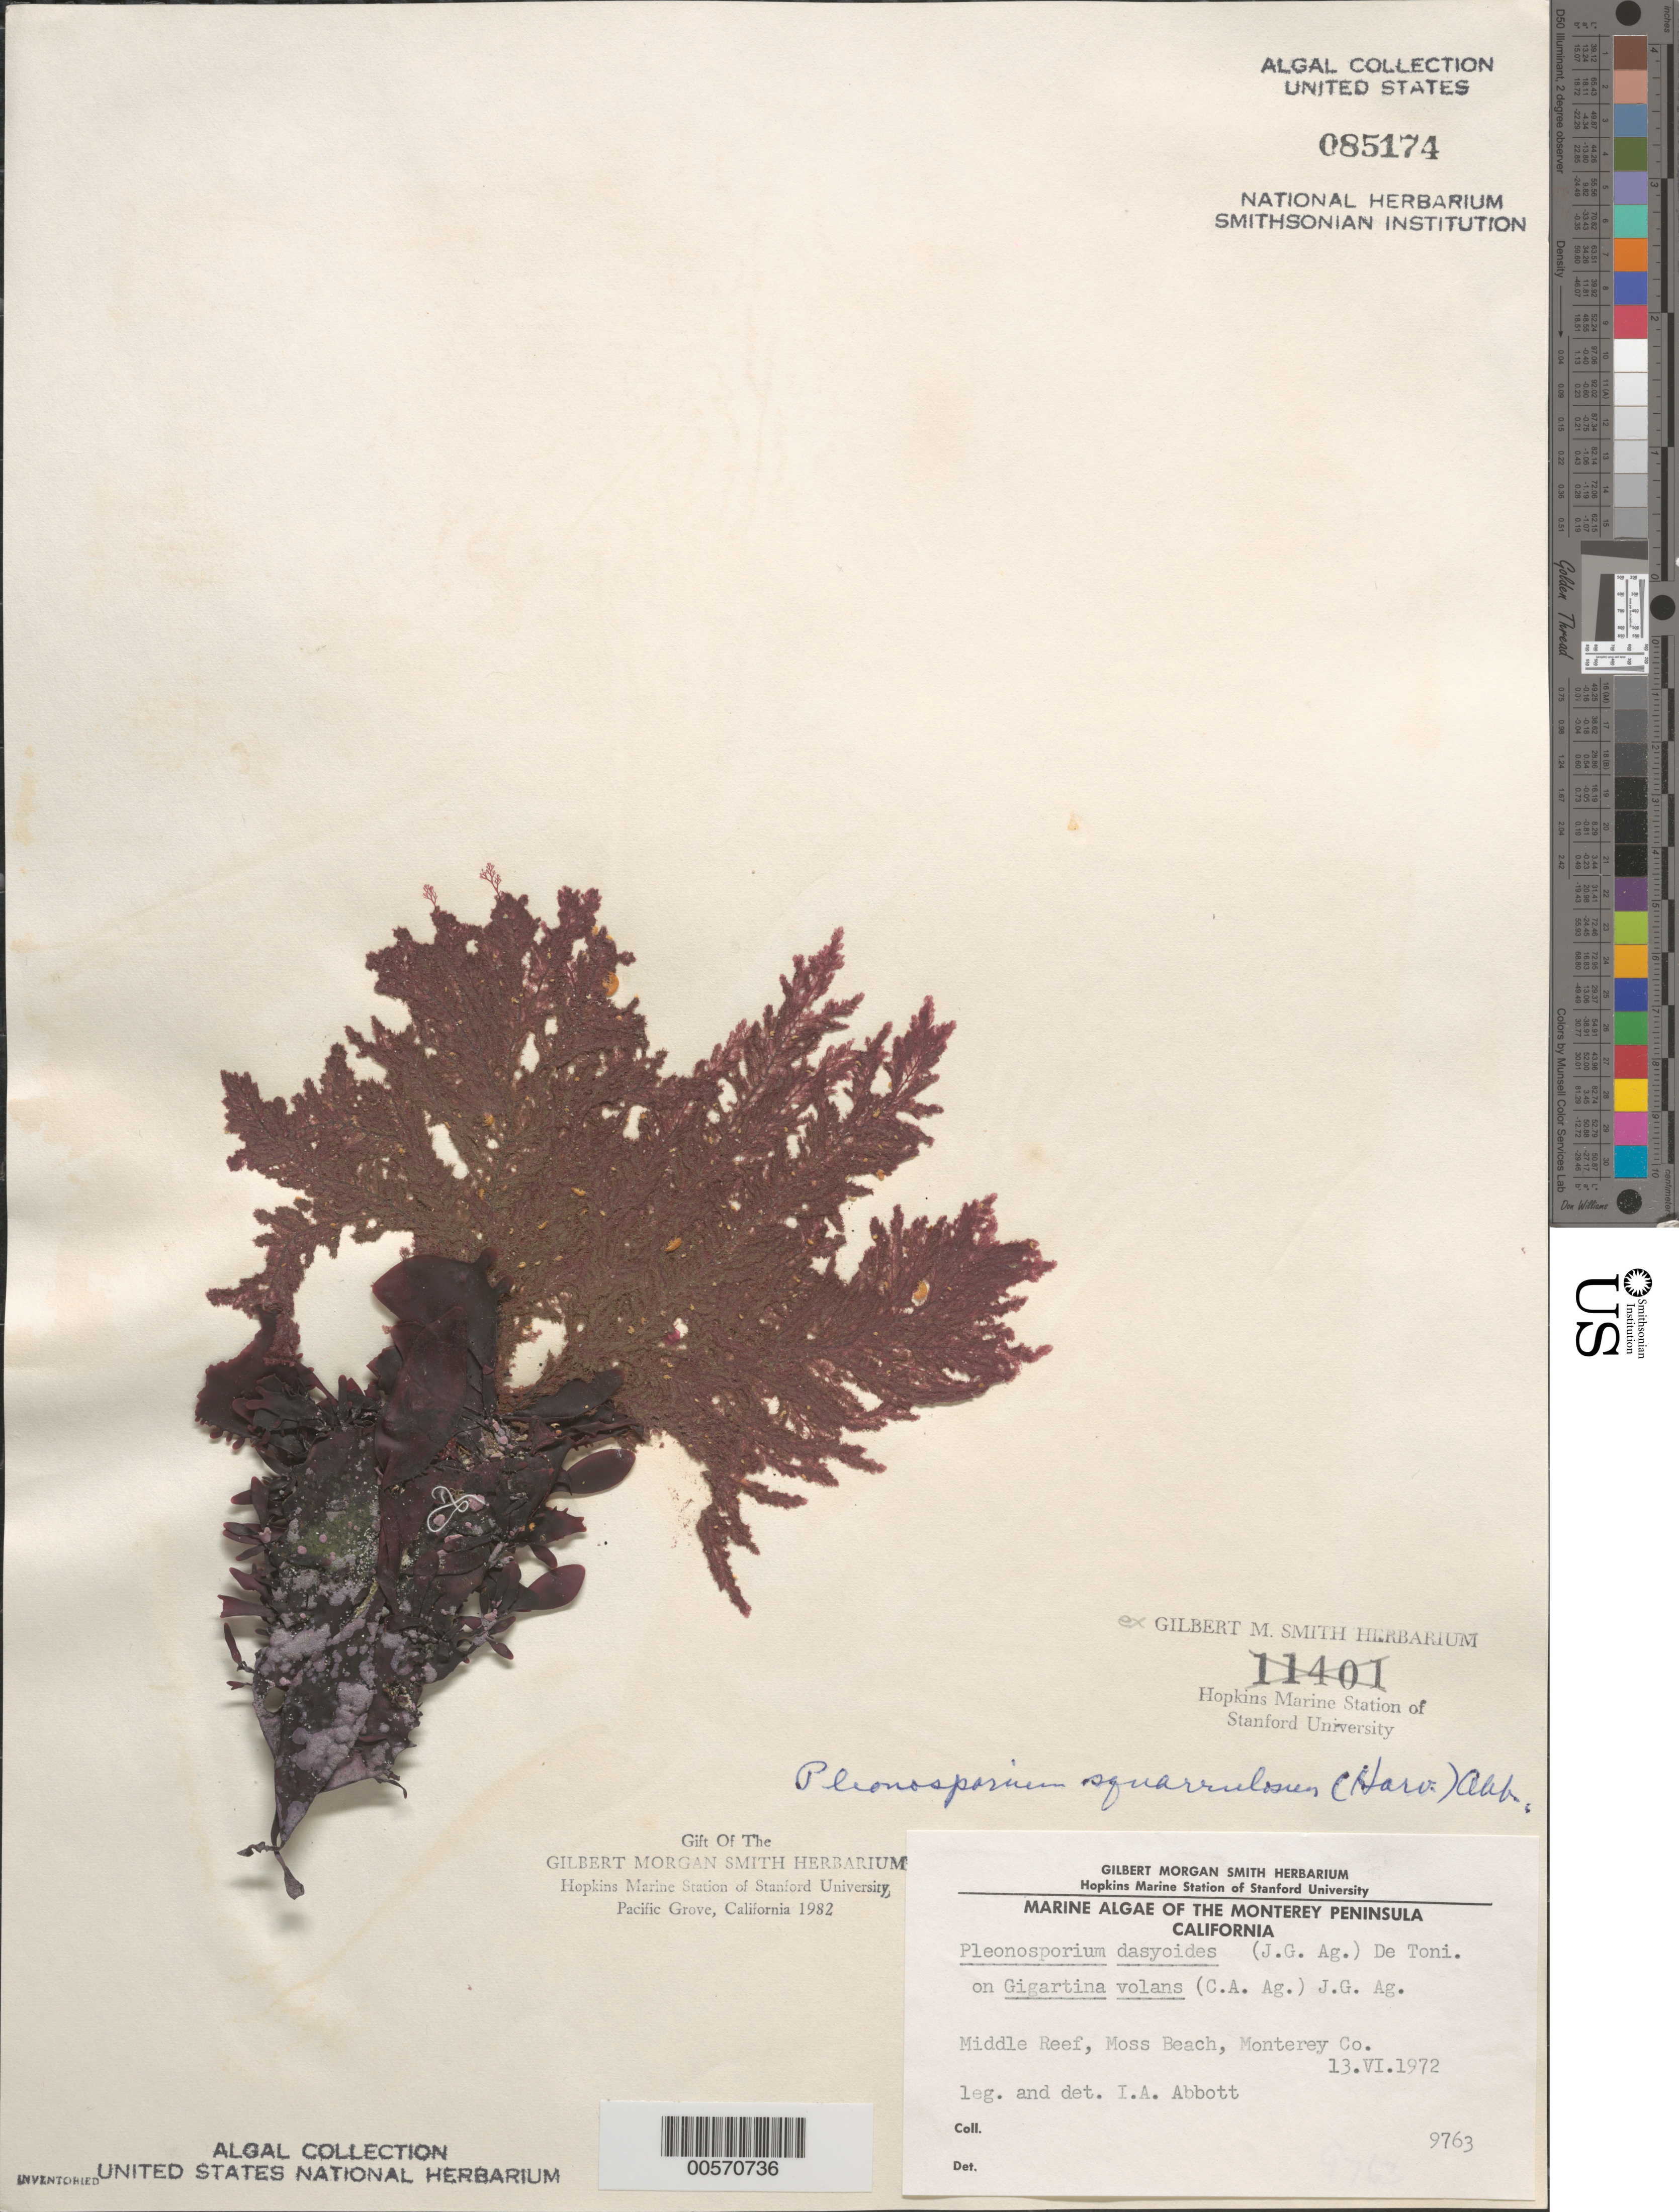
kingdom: Plantae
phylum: Rhodophyta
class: Florideophyceae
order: Ceramiales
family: Wrangeliaceae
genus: Pleonosporium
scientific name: Pleonosporium squarrulosum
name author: (Harv.) I.A. Abbott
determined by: Abbott, Isabella A.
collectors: I. A. Abbott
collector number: IAA 9763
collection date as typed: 13 Jun 1972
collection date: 1972-06-13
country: United States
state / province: California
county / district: Monterey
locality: Middle Reef of Moss Beach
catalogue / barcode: US 85174